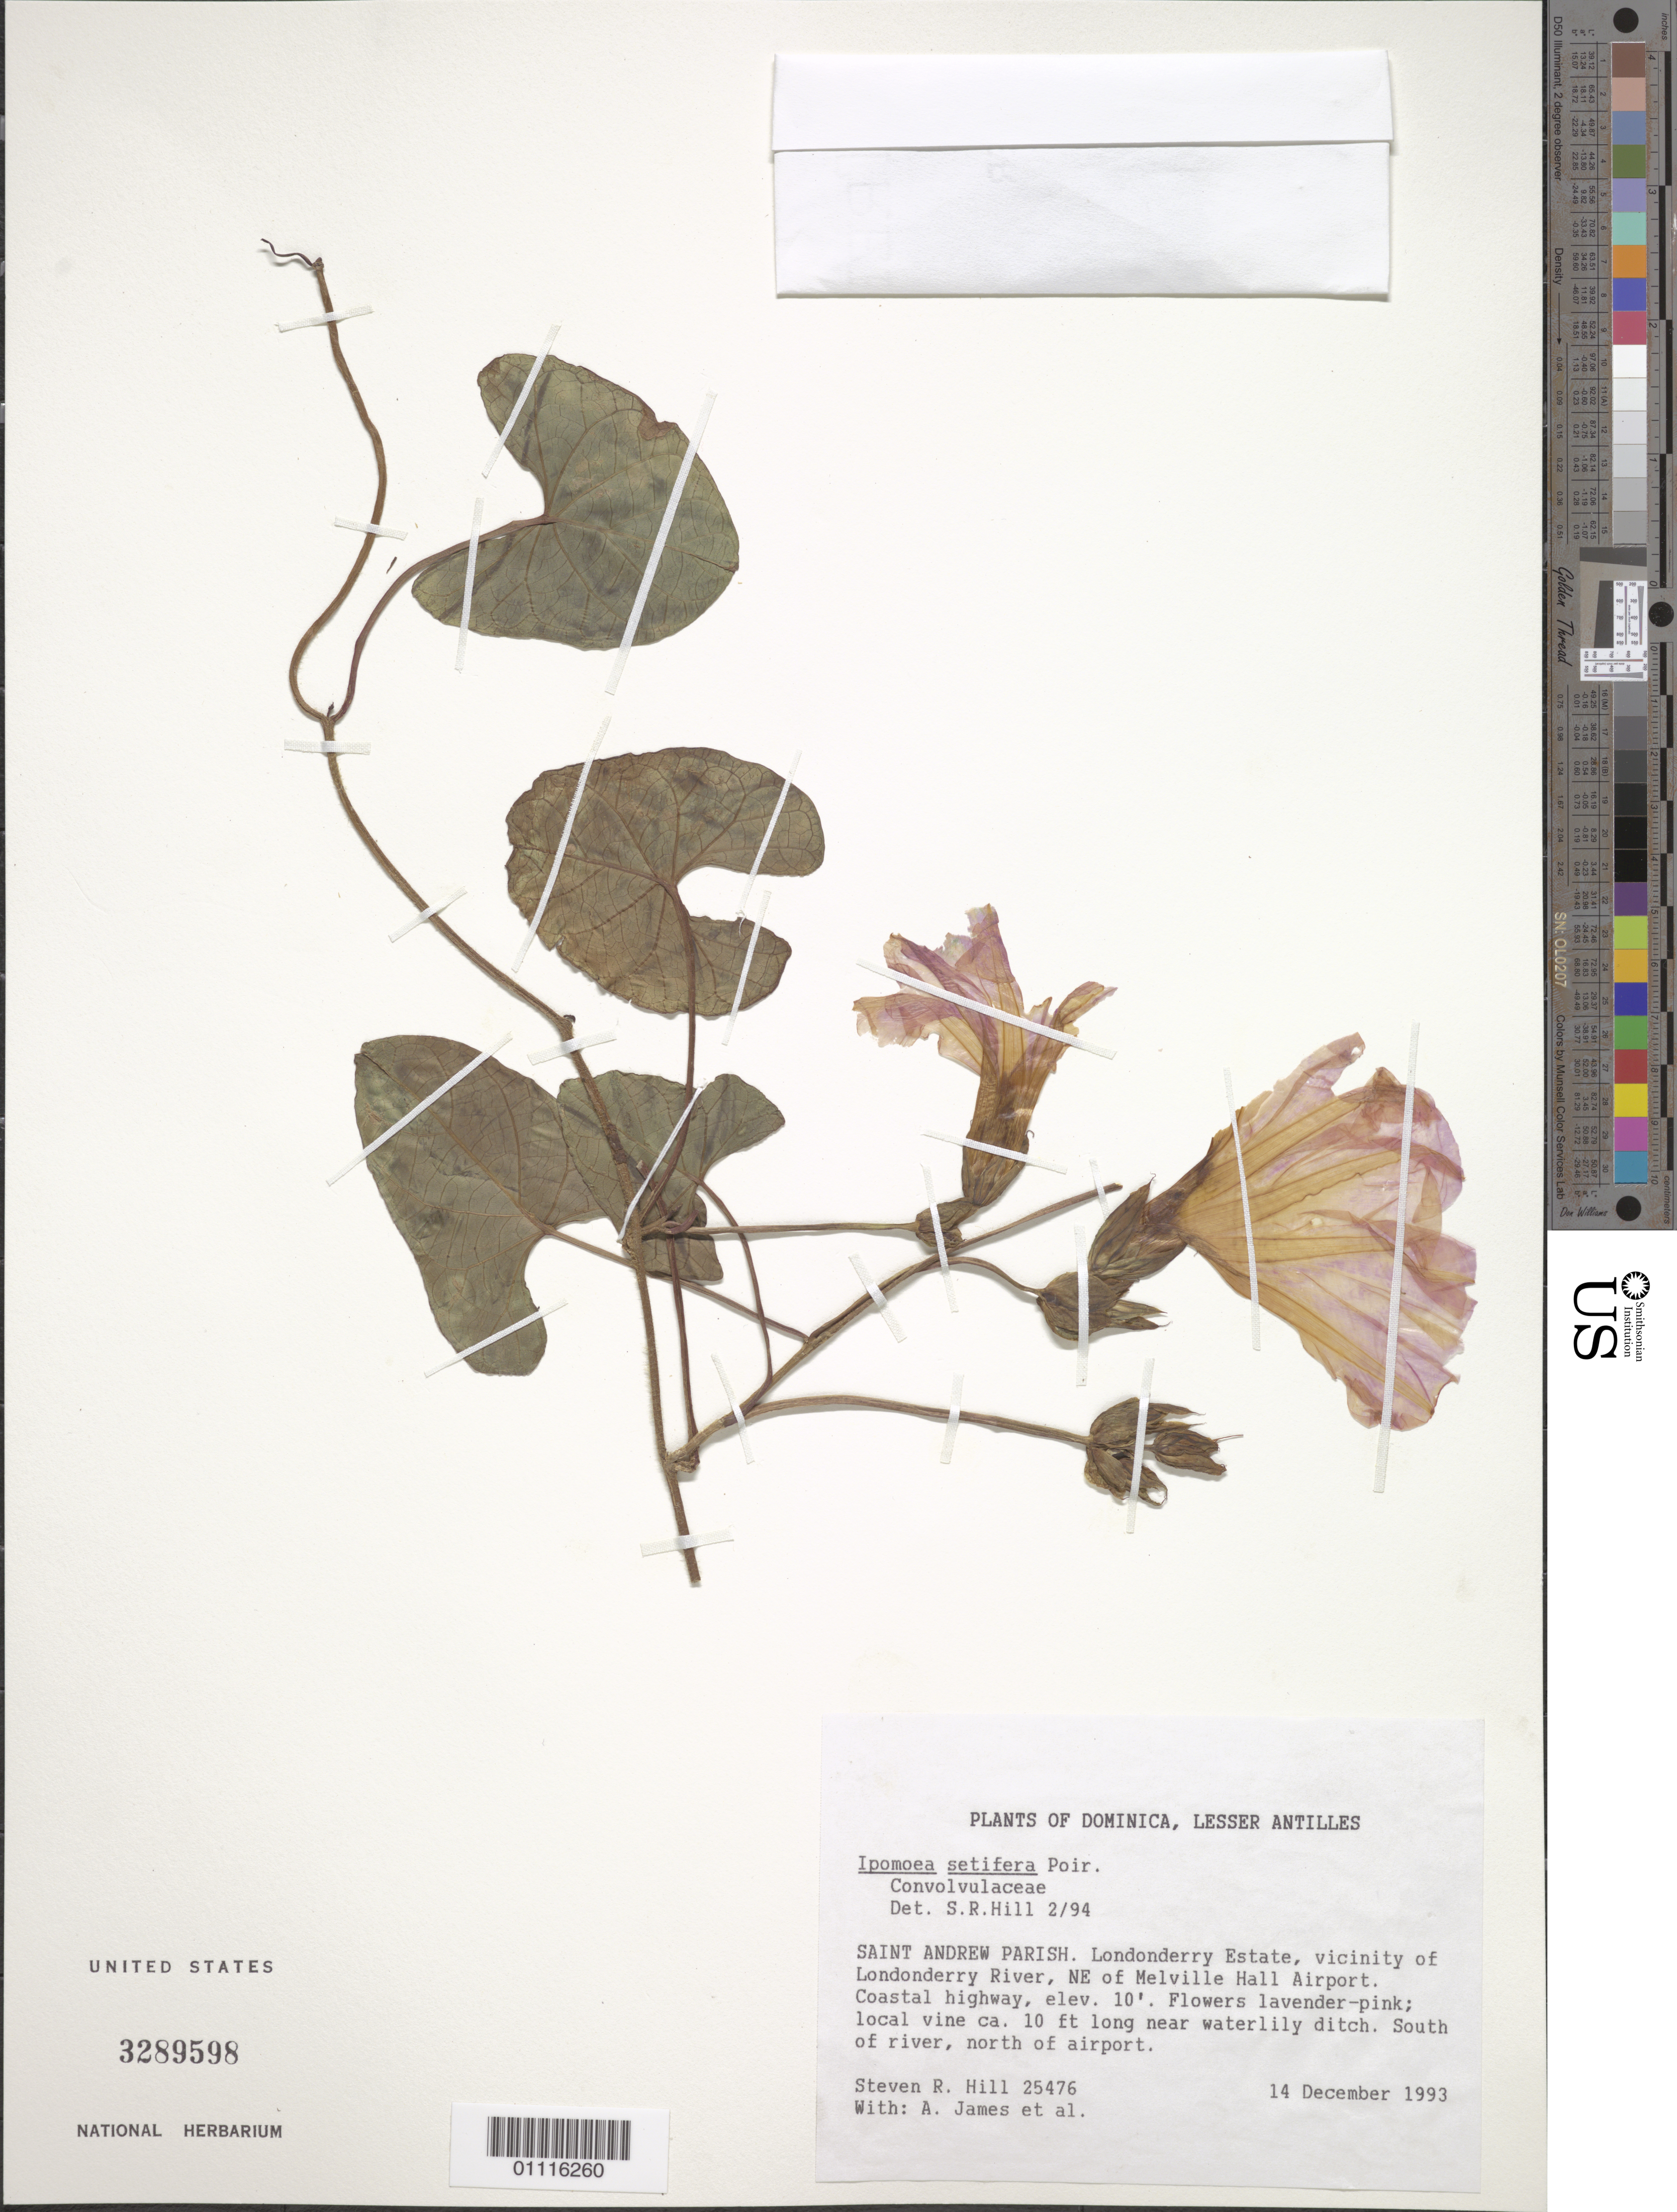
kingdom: Plantae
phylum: Tracheophyta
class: Magnoliopsida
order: Solanales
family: Convolvulaceae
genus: Ipomoea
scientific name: Ipomoea setifera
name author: Poir.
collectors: S. R. Hill & A. James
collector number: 25476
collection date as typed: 14 Dec 1993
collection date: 1993-12-14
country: Dominica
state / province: St. Andrew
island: Dominica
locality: Londonderry Estate, vicinity of Londonderry River, NE Melville Hall Airport. Coastal highway.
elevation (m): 3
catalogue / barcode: US 3289598